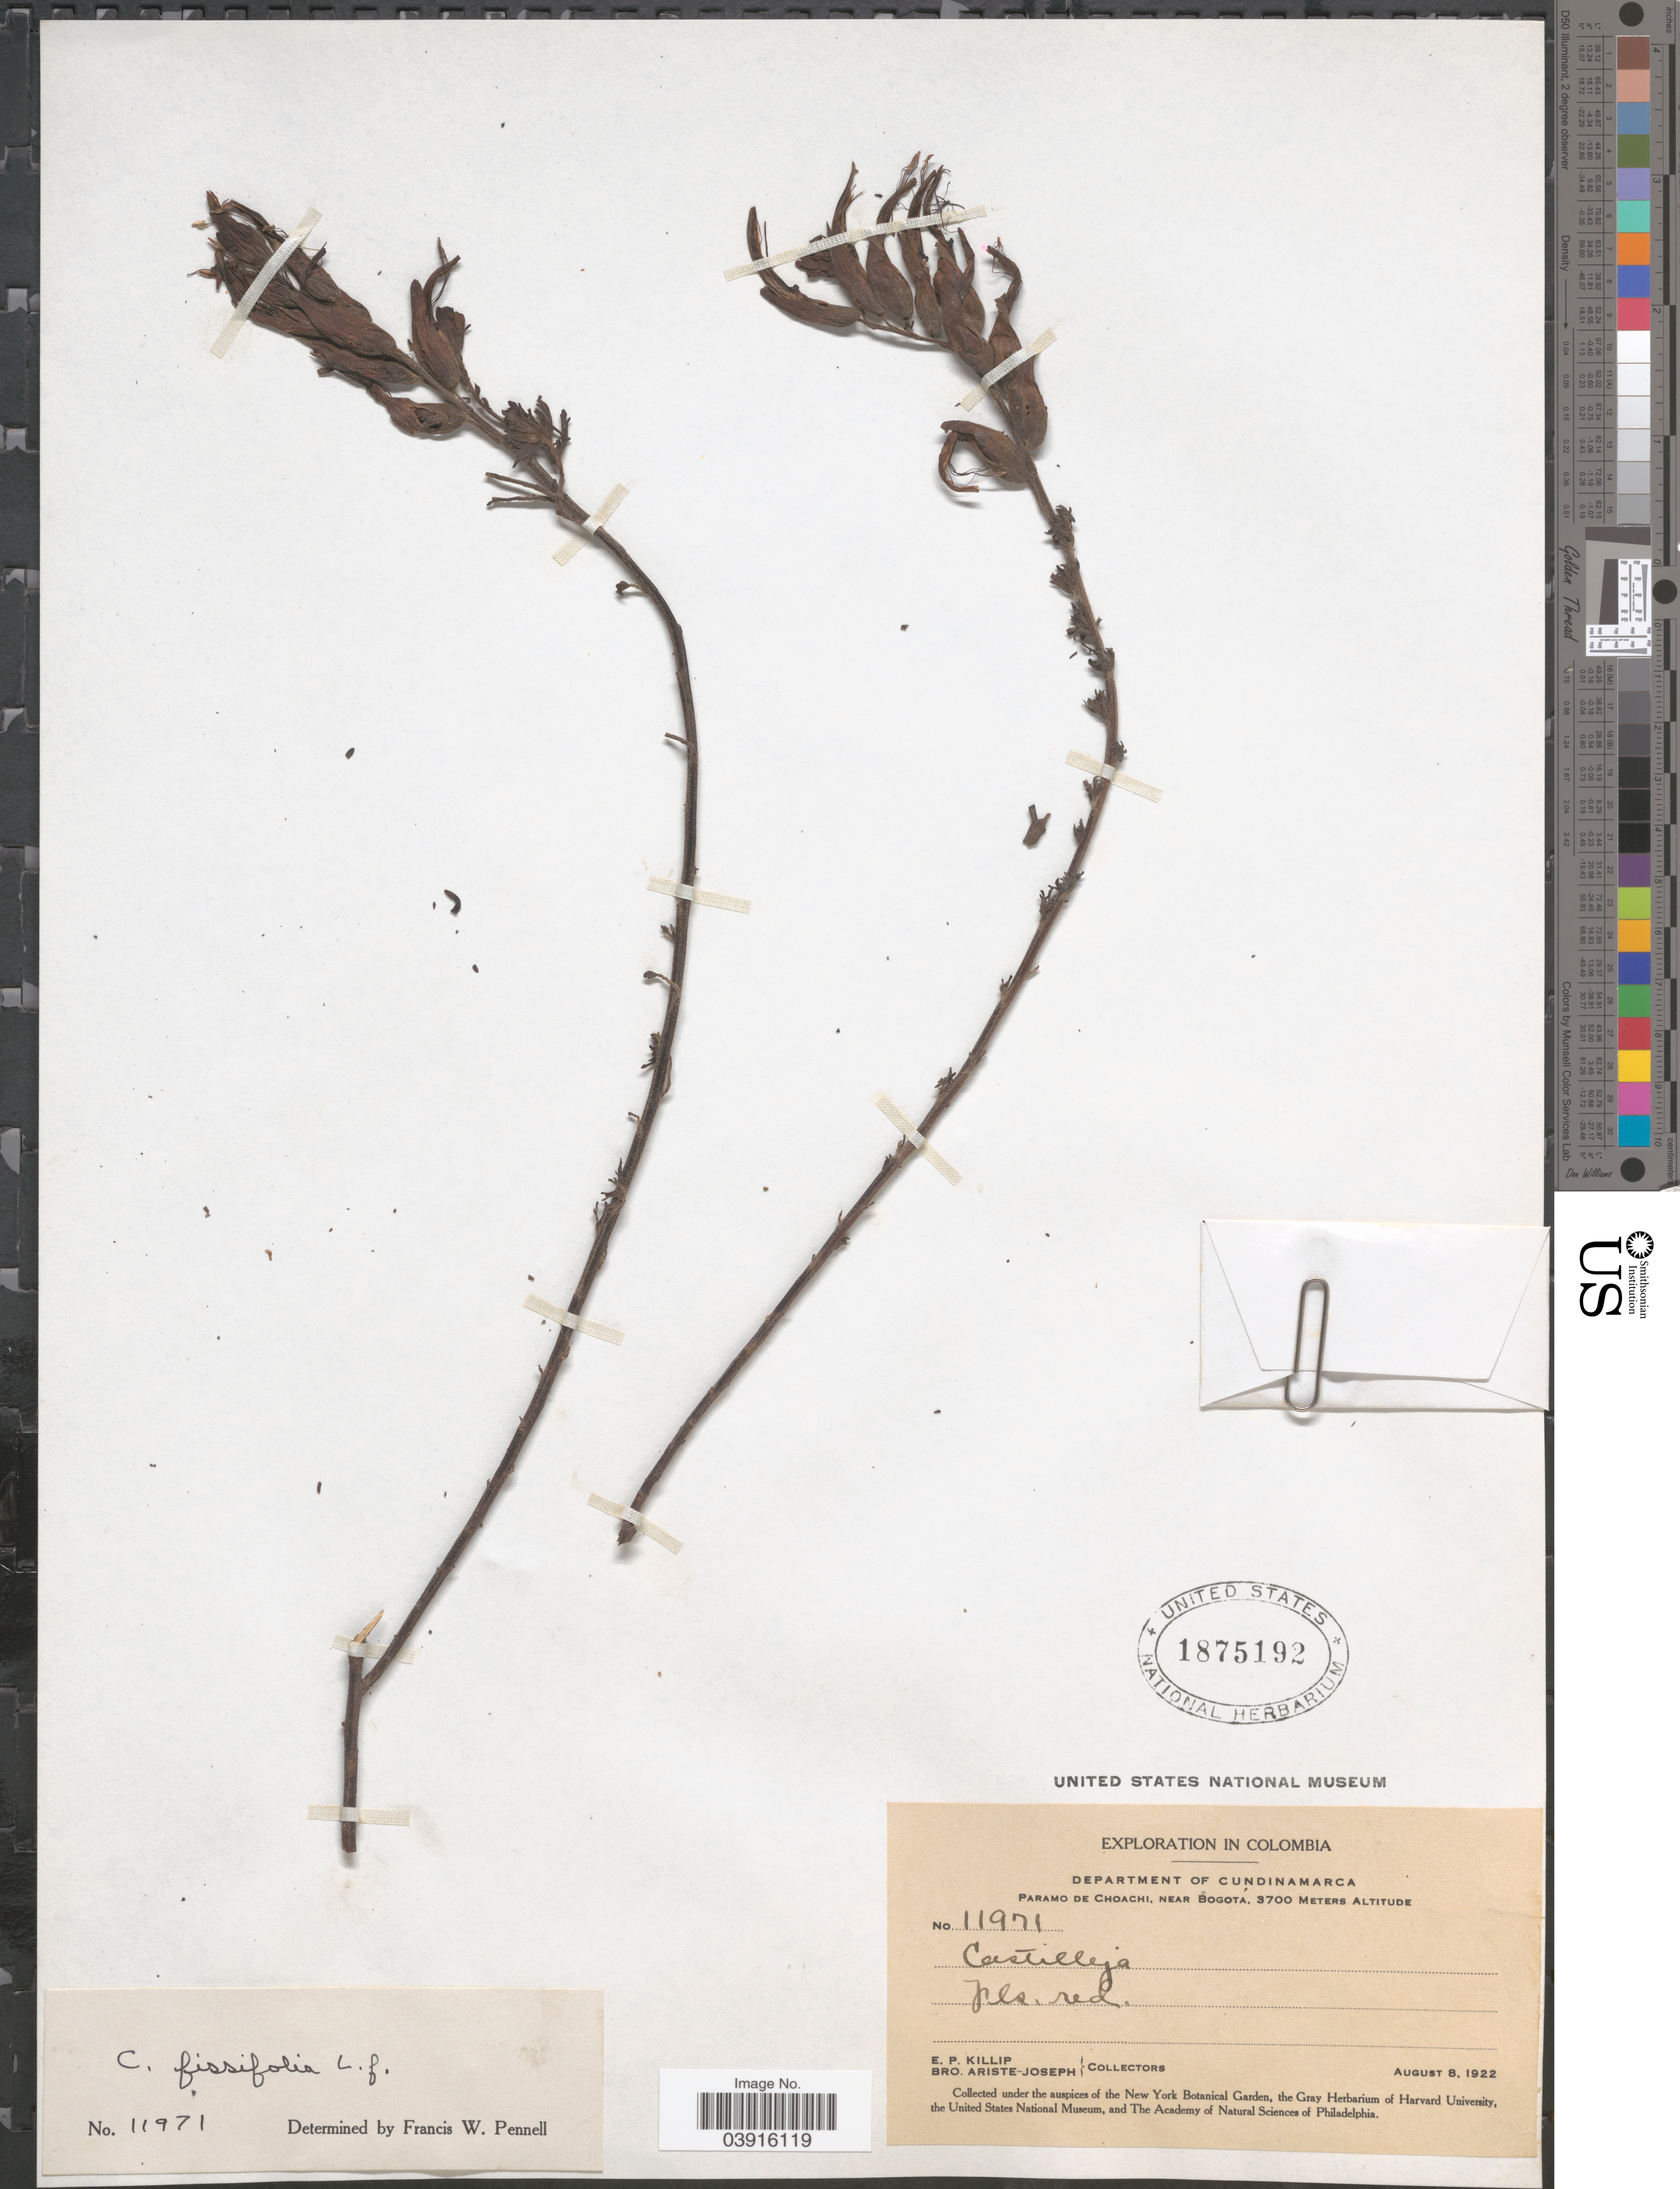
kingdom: Plantae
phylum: Tracheophyta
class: Magnoliopsida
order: Lamiales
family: Orobanchaceae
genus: Castilleja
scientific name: Castilleja fissifolia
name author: L. f.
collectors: E. P. Killip & Bro. Ariste-Joseph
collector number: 11971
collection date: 1922-08-08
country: Colombia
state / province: Cundinamarca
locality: Department of Cundinamarca. Paramo de Choachi, near Bogota.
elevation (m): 3700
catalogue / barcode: US 1875192